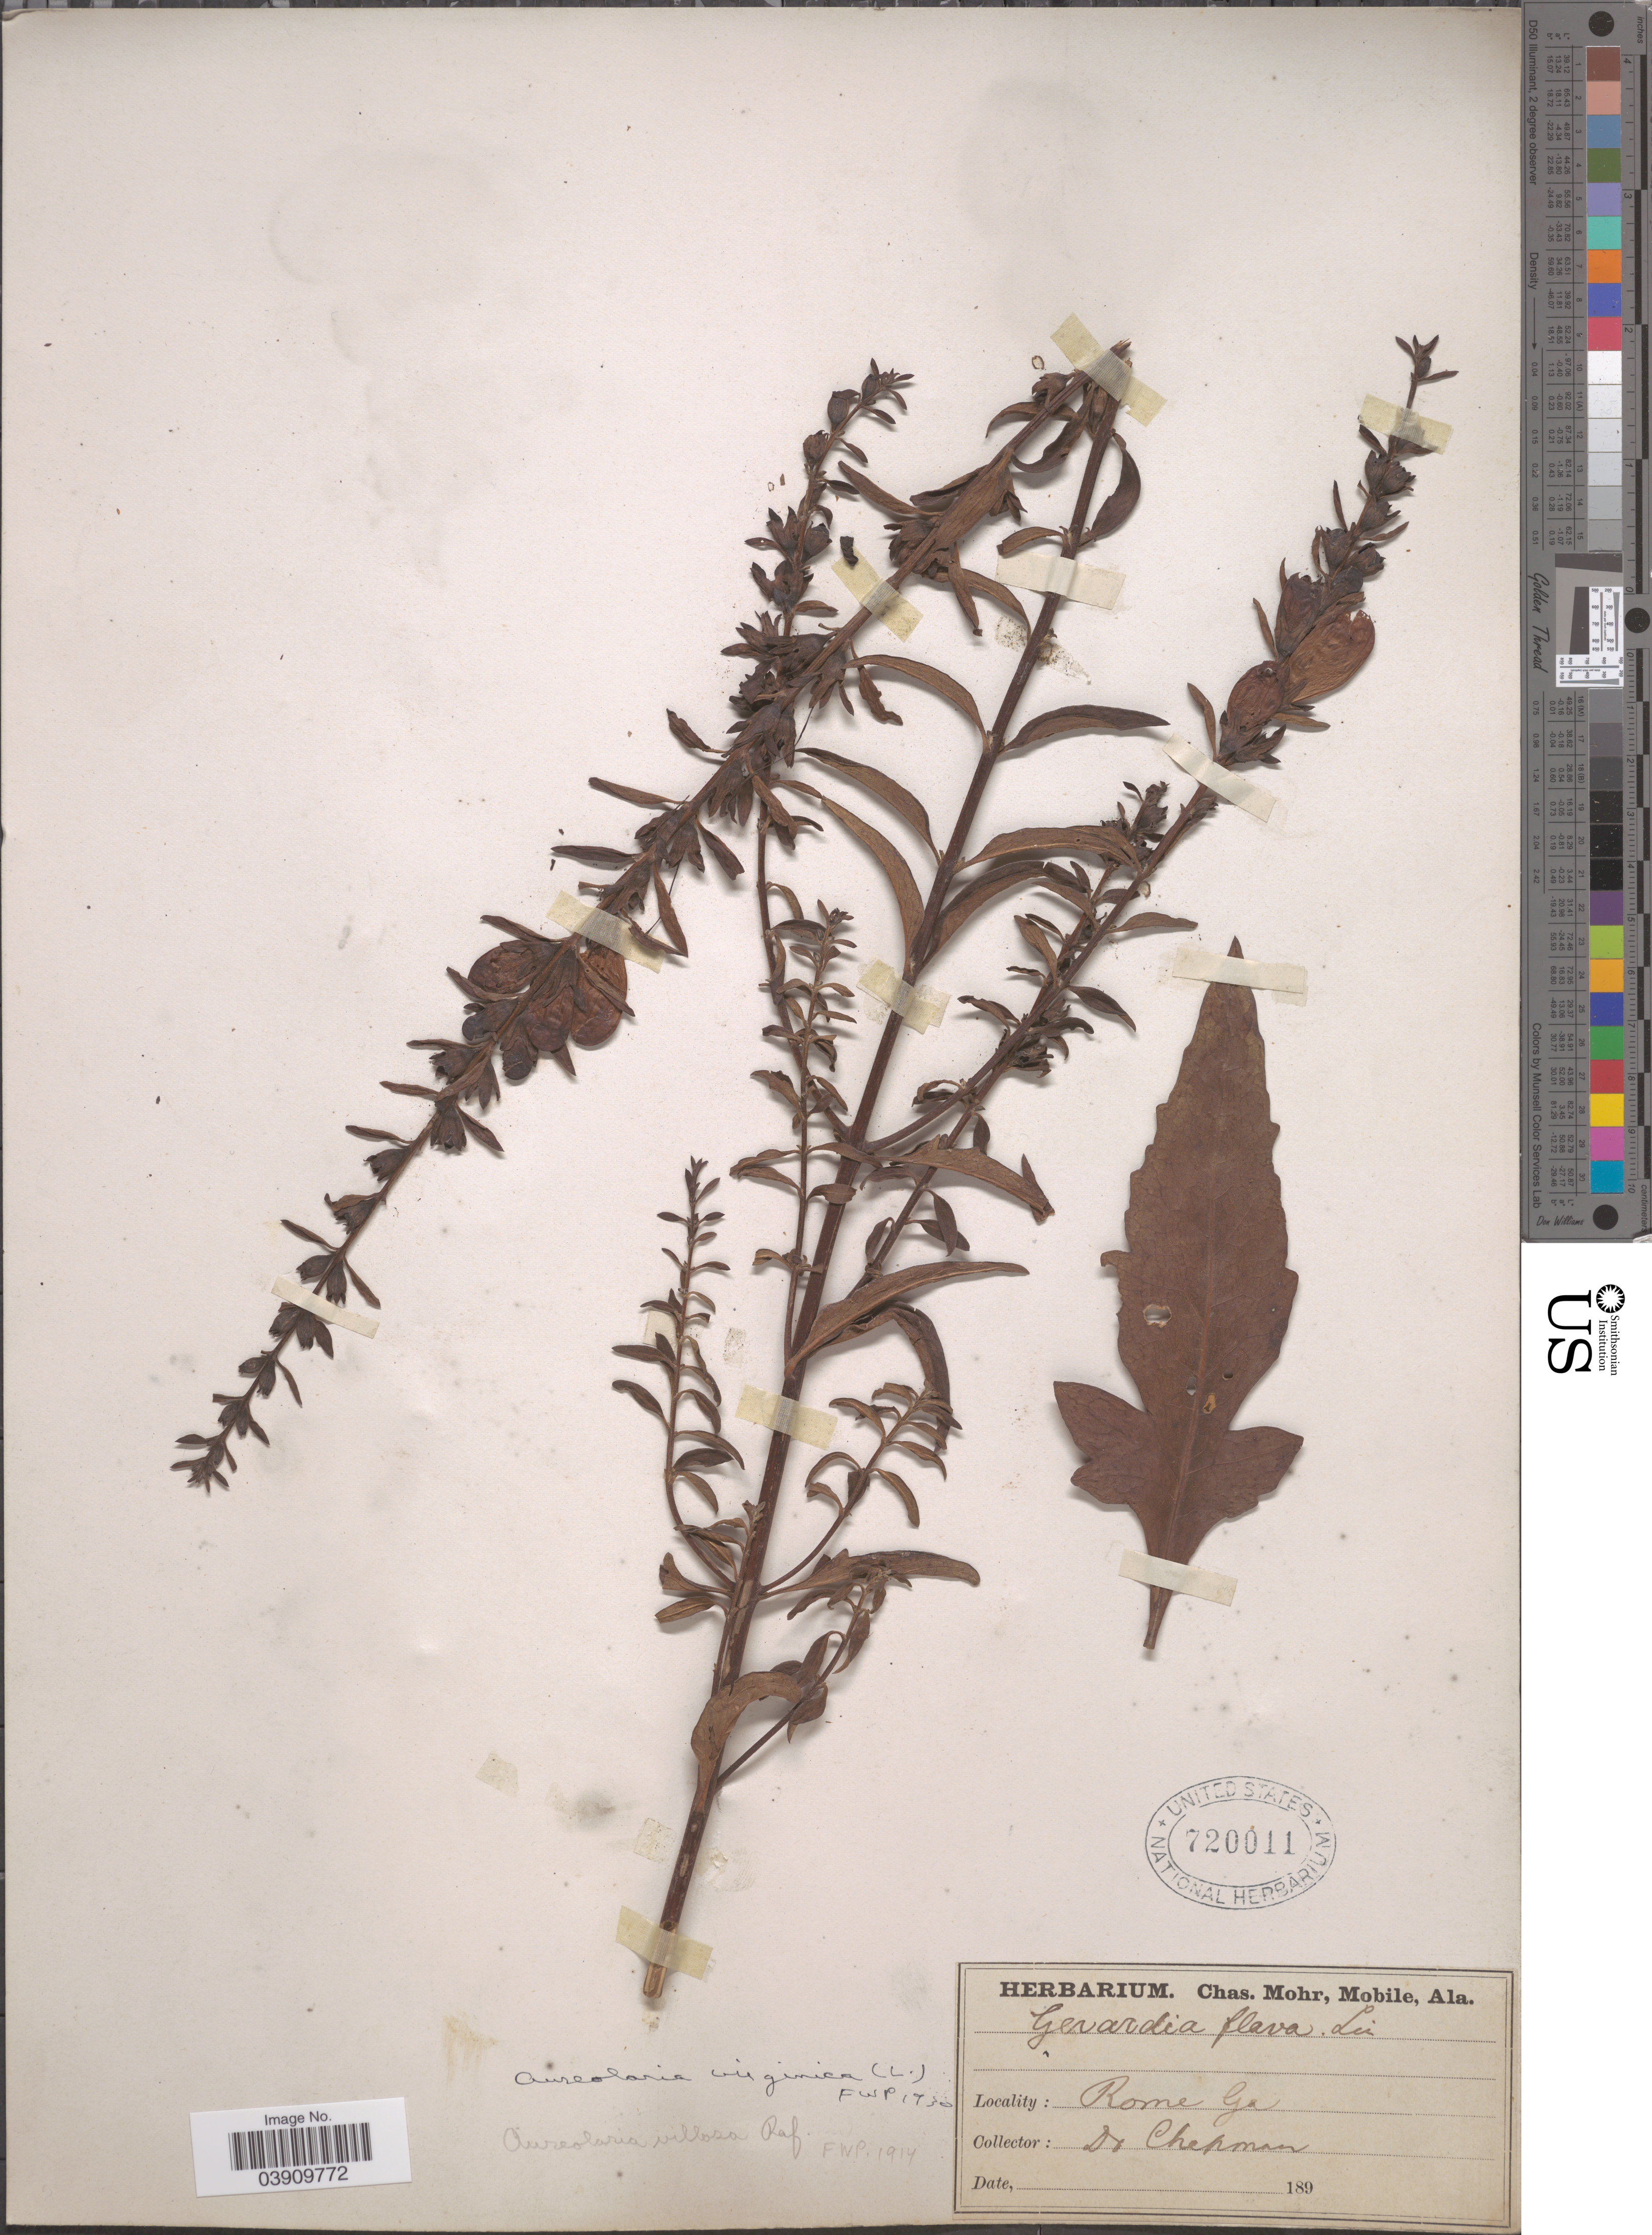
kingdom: Plantae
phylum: Tracheophyta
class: Magnoliopsida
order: Lamiales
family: Orobanchaceae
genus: Aureolaria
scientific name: Aureolaria virginica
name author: (L.) Pennell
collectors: A. Chapman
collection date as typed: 189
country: United States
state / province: Georgia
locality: Rome.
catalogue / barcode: US 720011